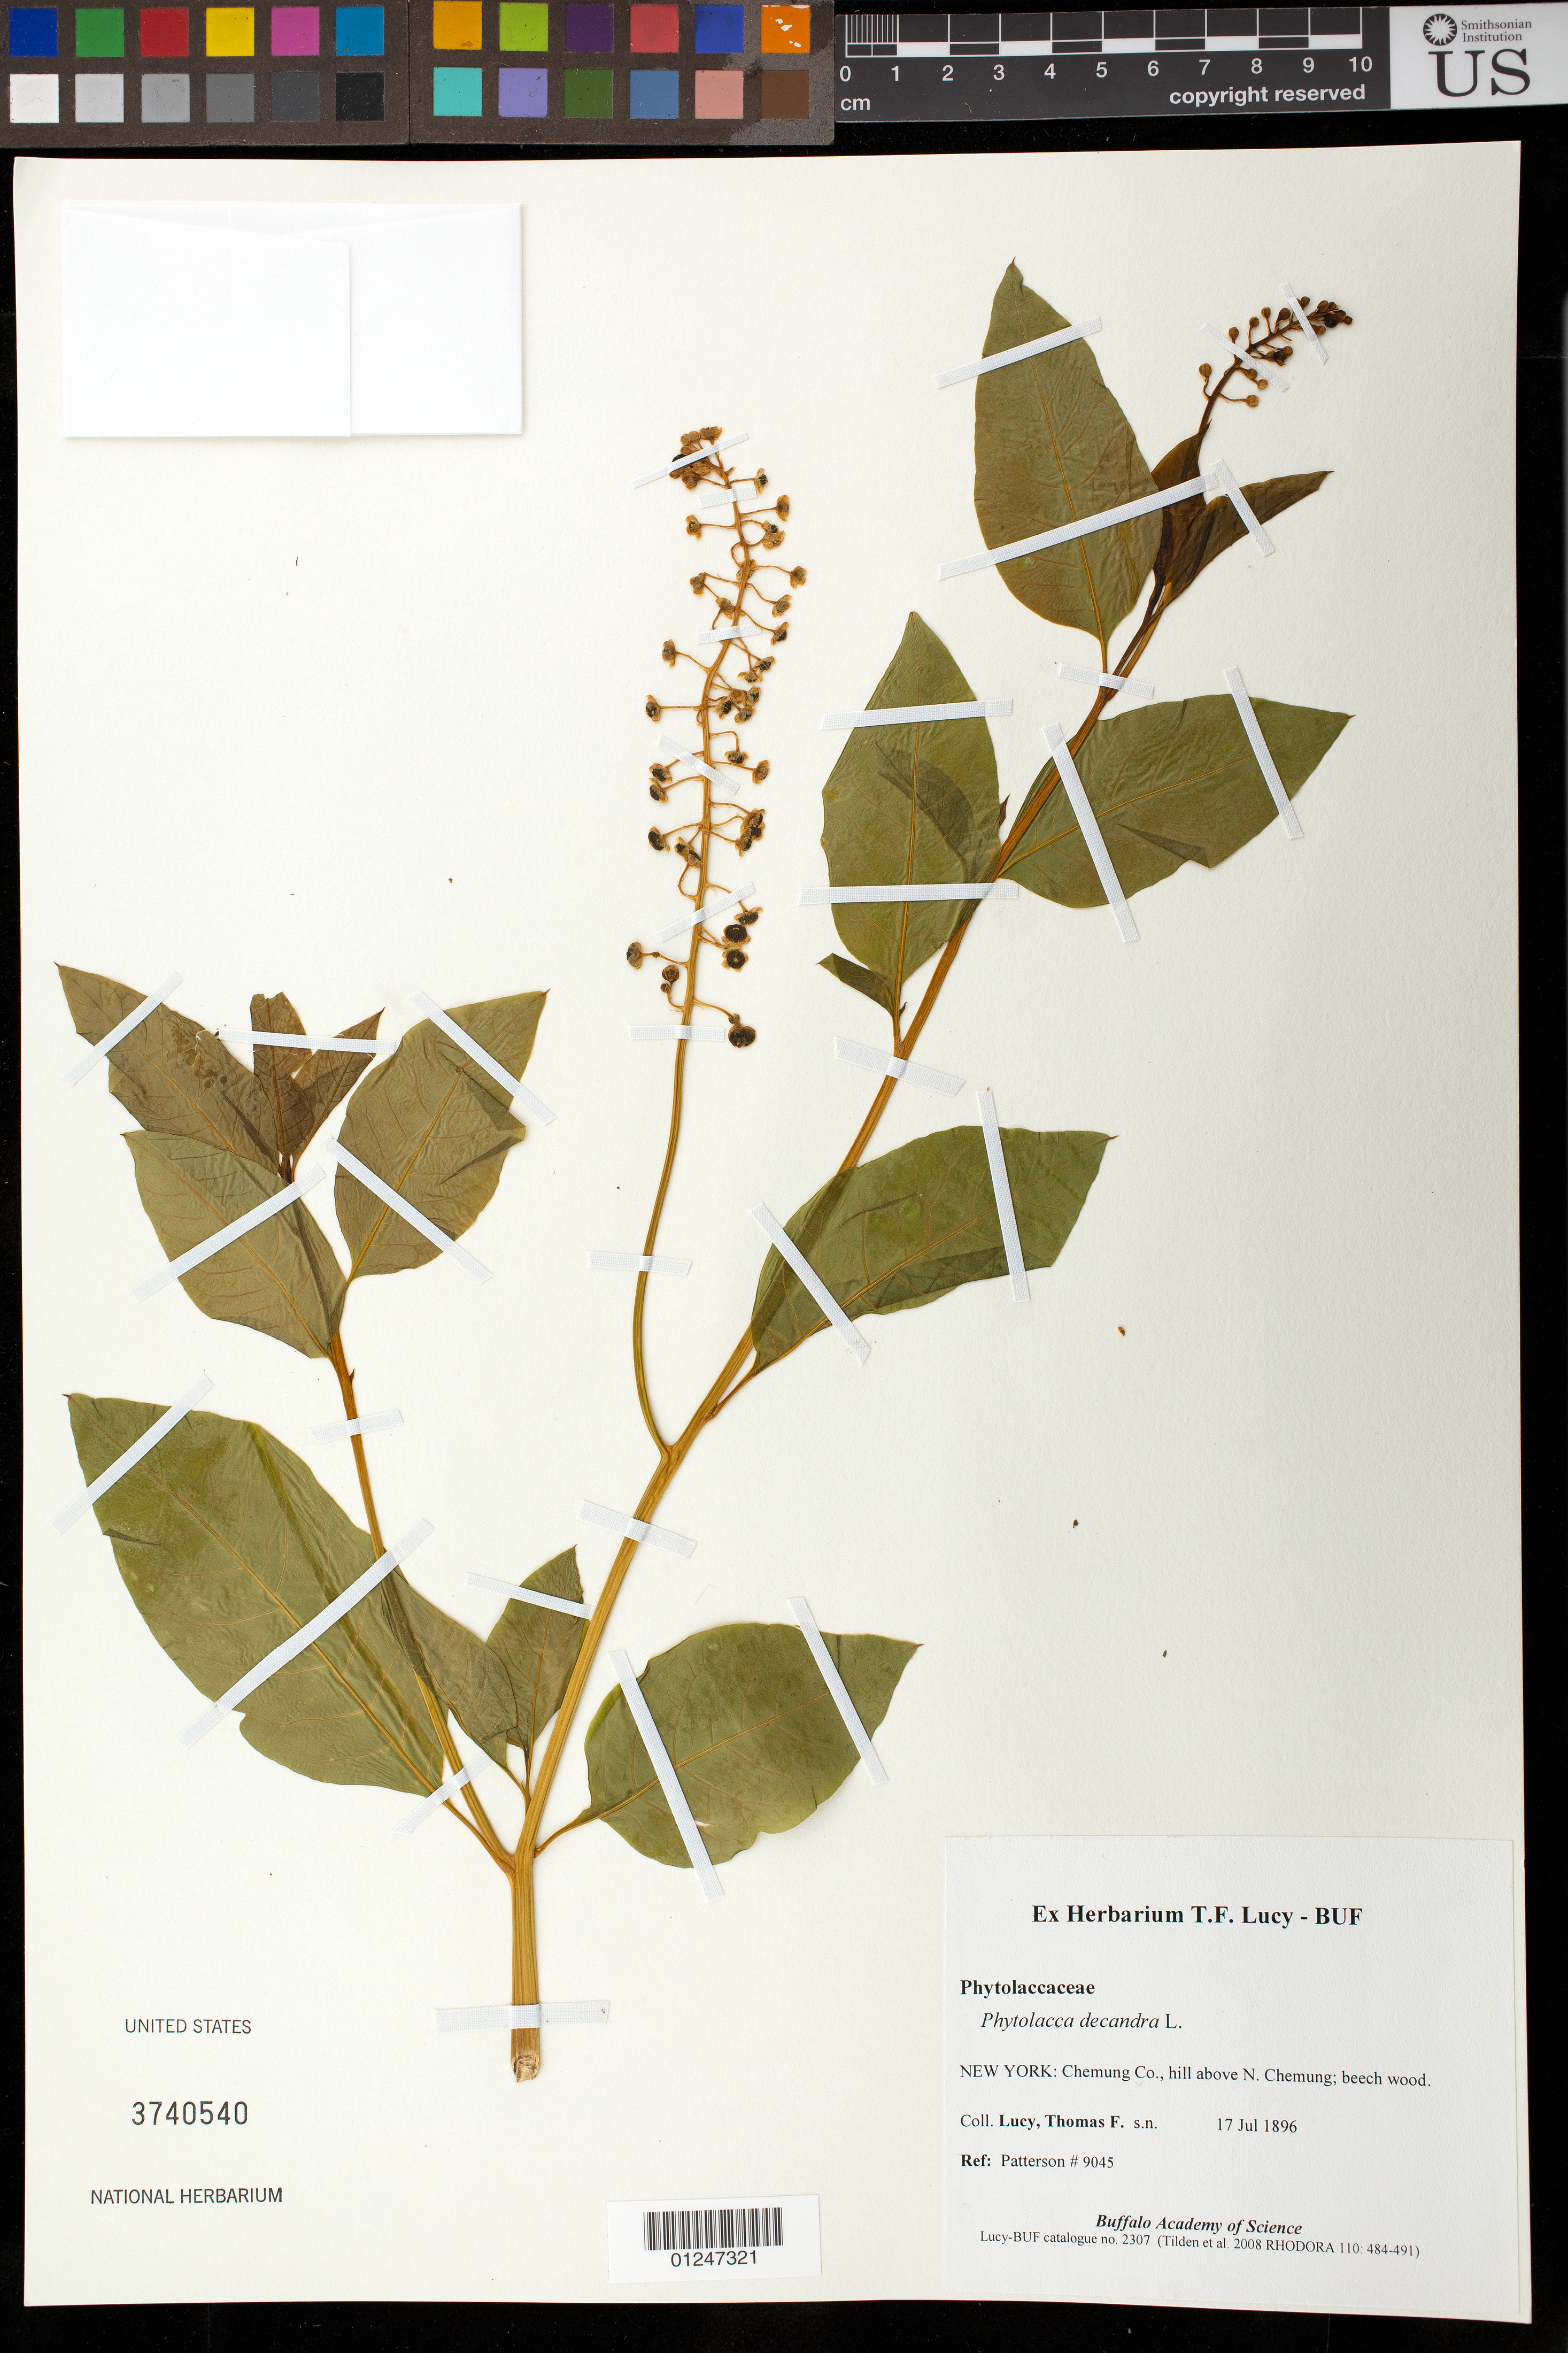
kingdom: Plantae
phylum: Tracheophyta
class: Magnoliopsida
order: Caryophyllales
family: Phytolaccaceae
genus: Phytolacca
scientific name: Phytolacca decandra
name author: L.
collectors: T. Lucy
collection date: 1896-07-17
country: United States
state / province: New York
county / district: Chemung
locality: hill above N. Chemung.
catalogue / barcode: US 3740540